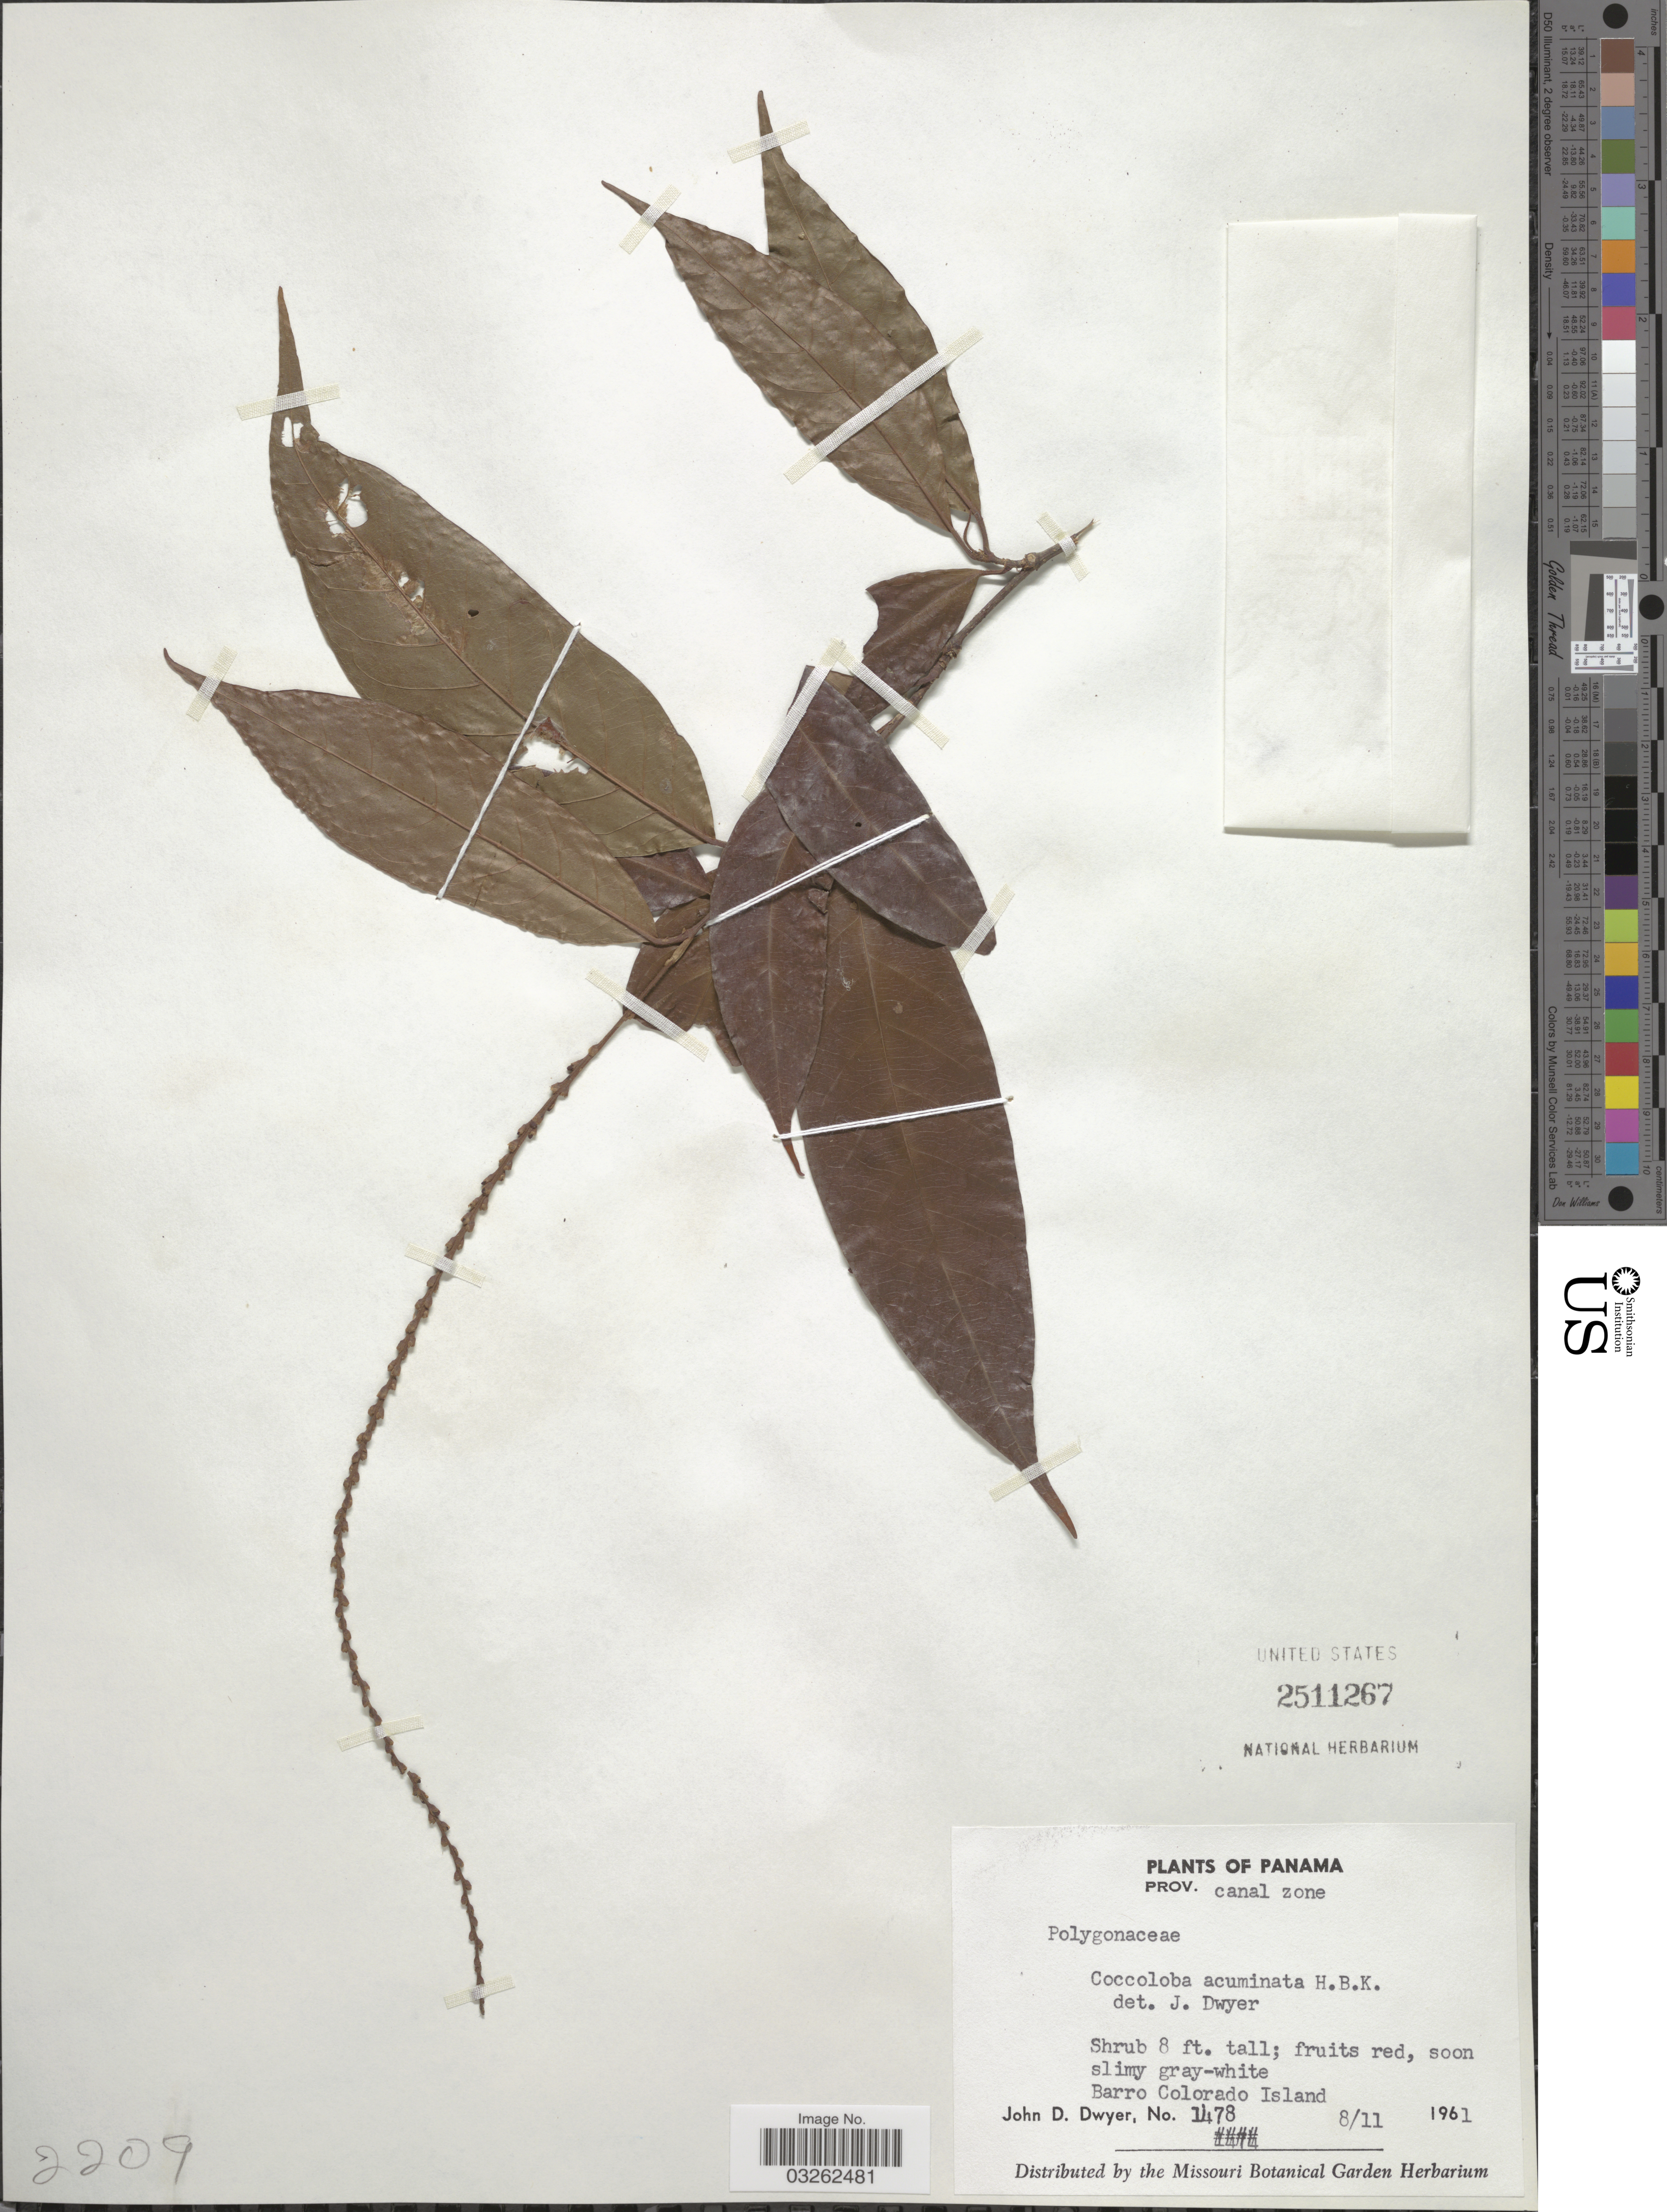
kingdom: Plantae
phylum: Tracheophyta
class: Magnoliopsida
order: Caryophyllales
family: Polygonaceae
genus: Coccoloba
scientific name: Coccoloba acuminata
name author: Kunth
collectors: J. D. Dwyer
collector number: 1478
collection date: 1961-11-08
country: Panama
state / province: Panamá Oeste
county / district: Canal Zone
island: Barro Colorado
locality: Prov. Canal Zone. Barro Colorado Island.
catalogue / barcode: US 2511267